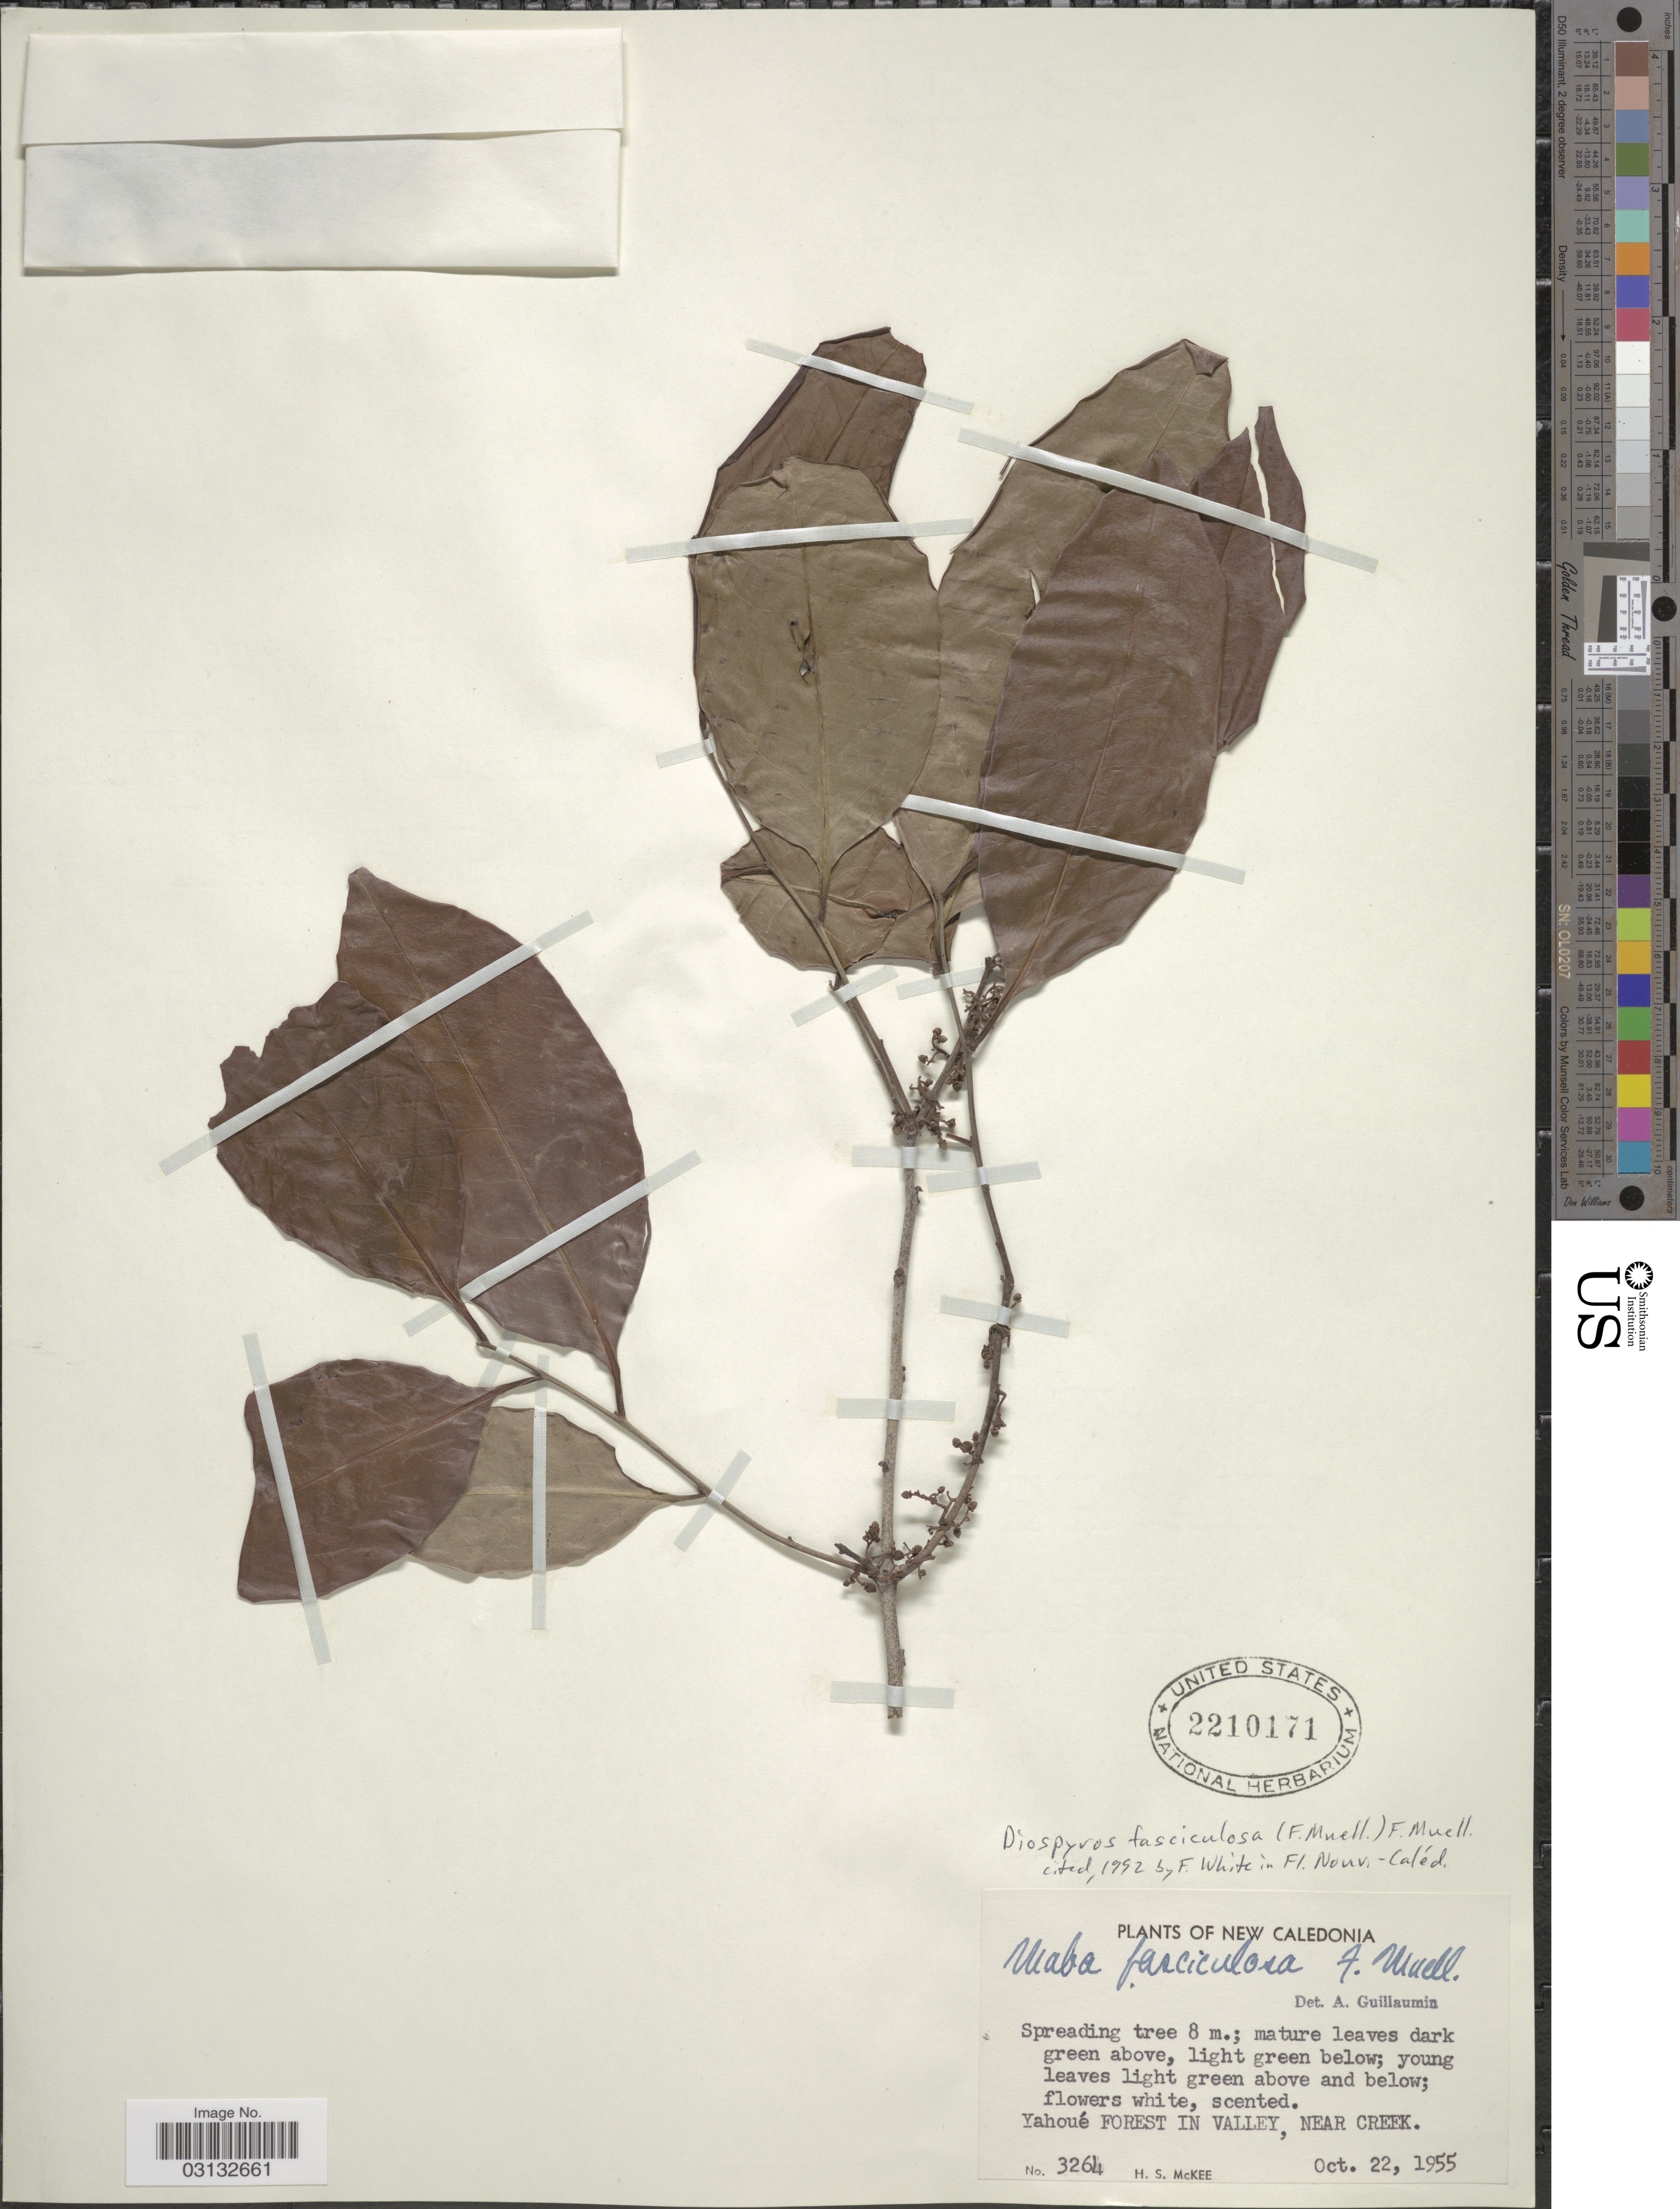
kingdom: Plantae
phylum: Tracheophyta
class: Magnoliopsida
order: Ericales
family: Ebenaceae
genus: Diospyros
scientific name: Diospyros fasciculosa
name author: (F. Muell.) F. Muell.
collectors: H. S. McKee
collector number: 3264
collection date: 1955-10-22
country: New Caledonia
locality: Yahoué Forest in Valley, near Creek.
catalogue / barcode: US 2210171